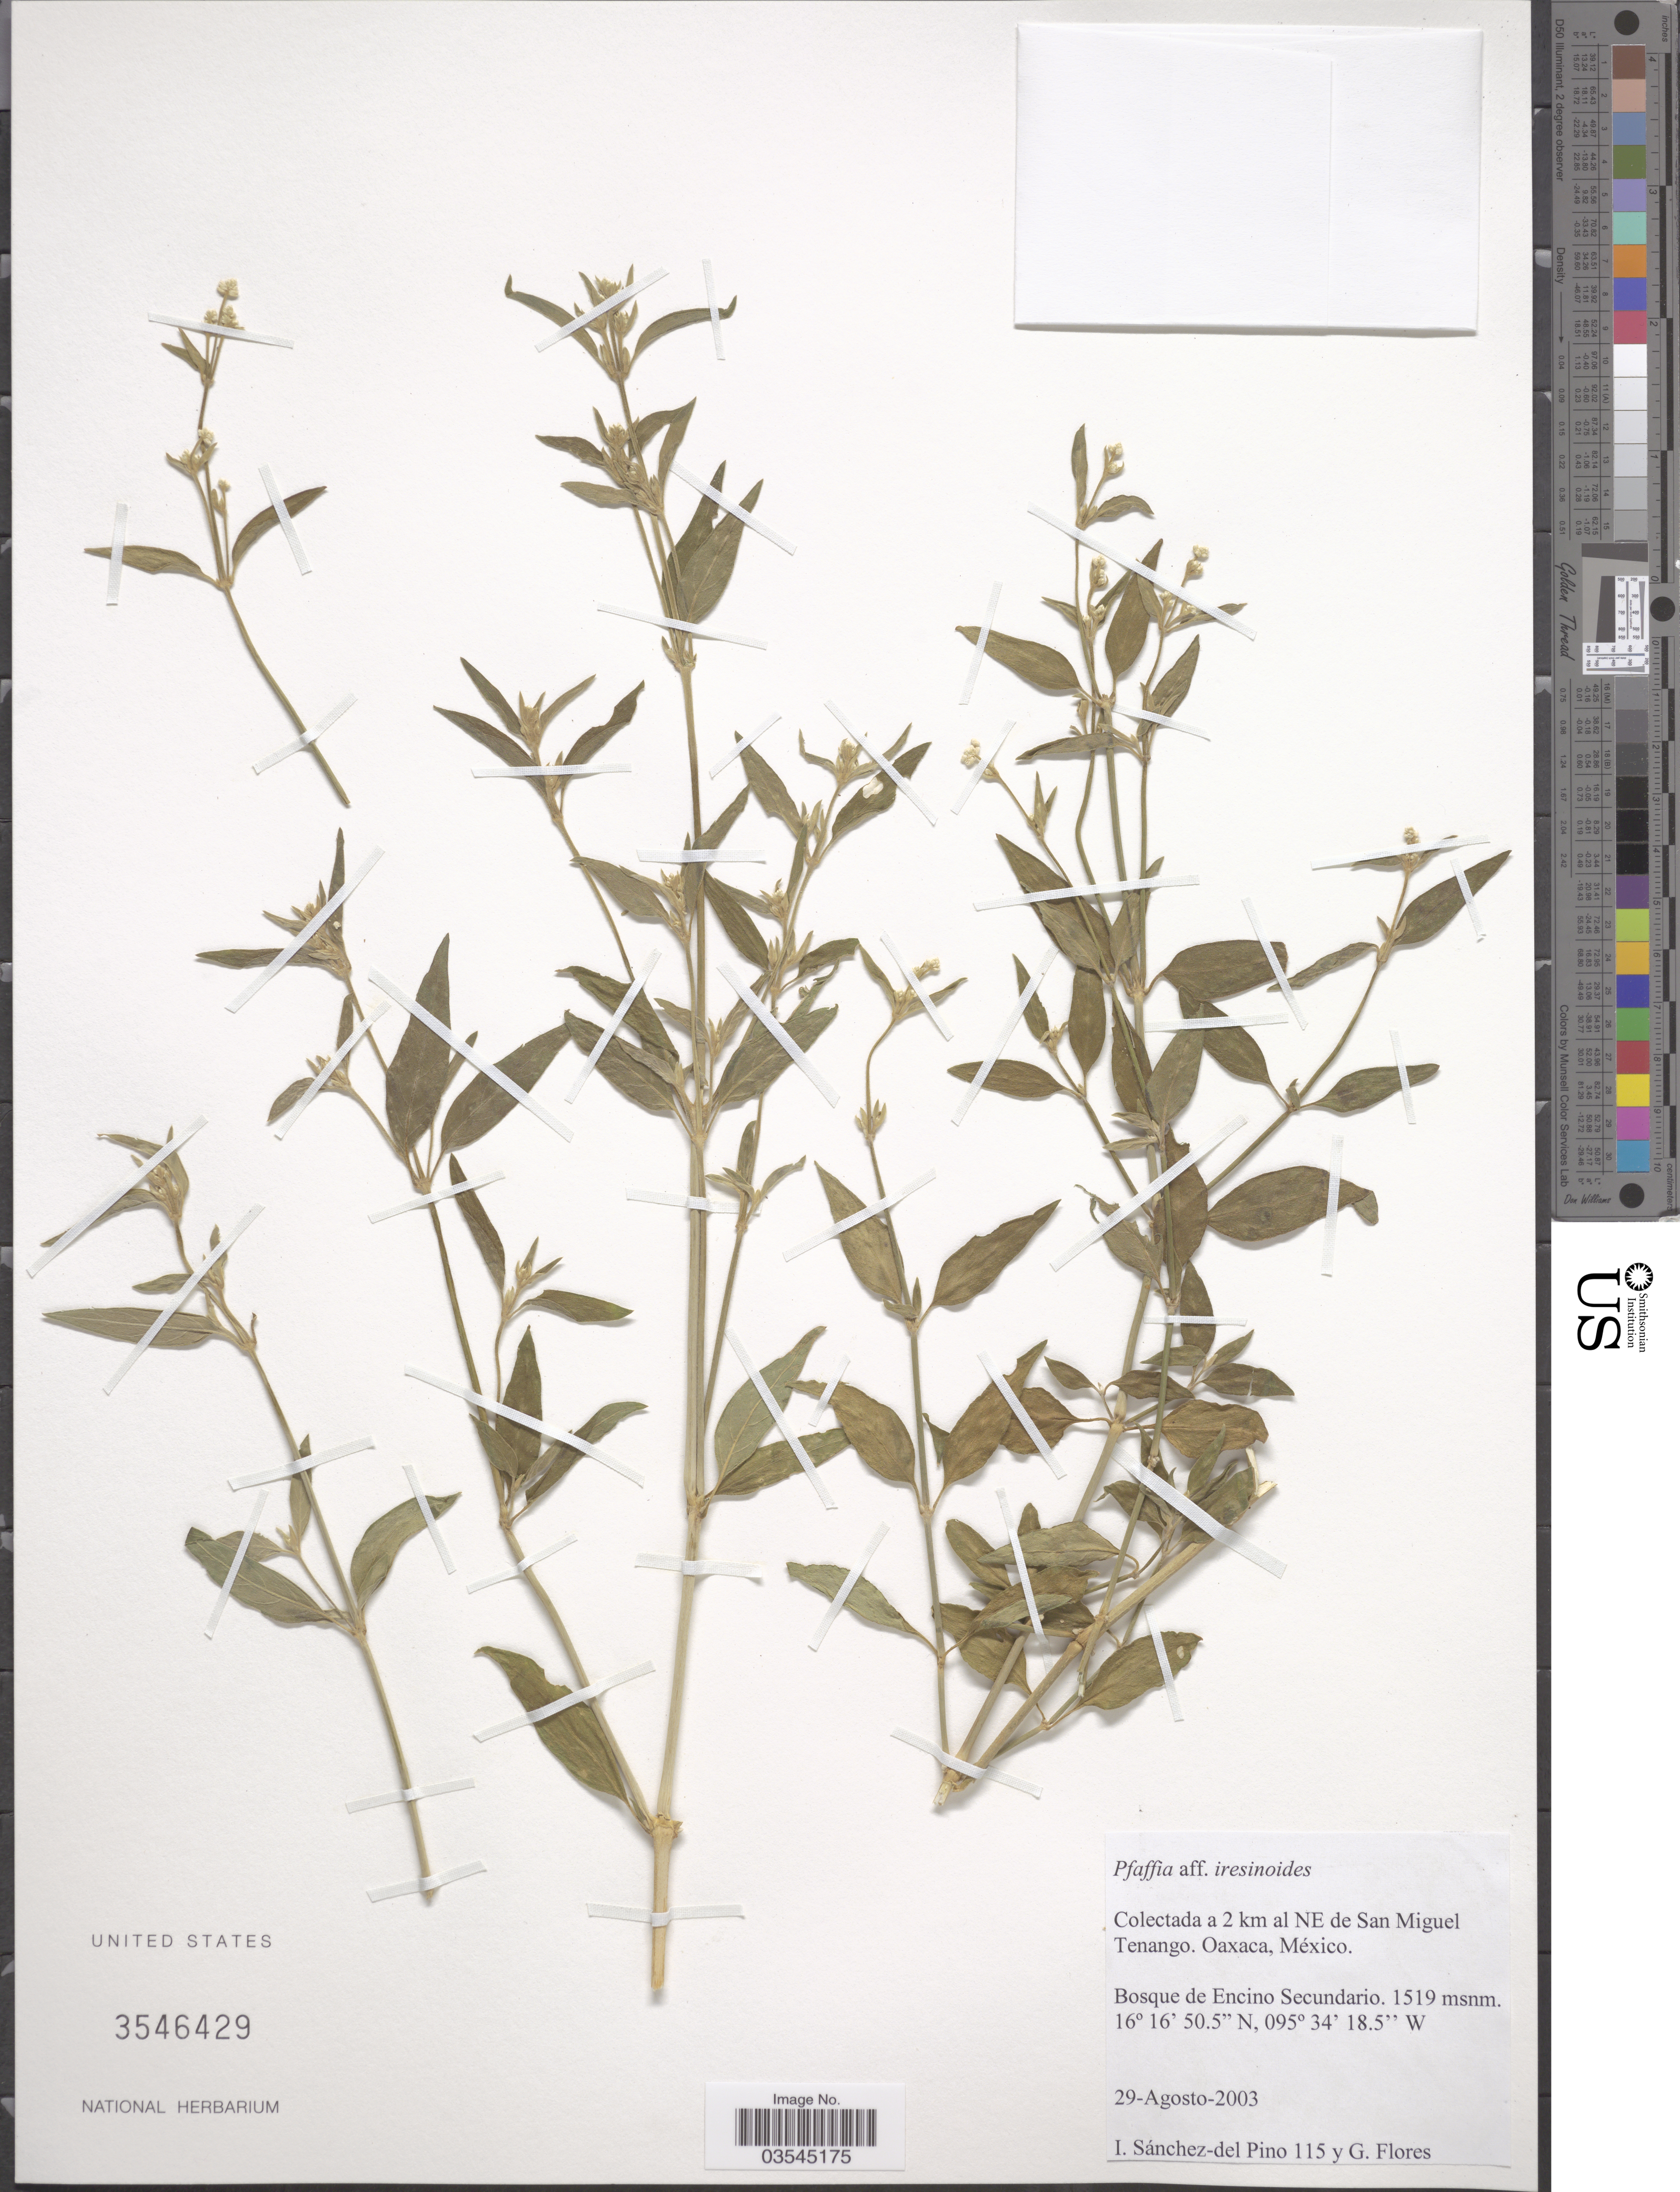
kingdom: Plantae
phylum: Tracheophyta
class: Magnoliopsida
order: Caryophyllales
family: Amaranthaceae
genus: Pfaffia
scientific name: Pfaffia iresinoides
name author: (Kunth) Spreng.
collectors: I. Sánchez-del Pino & G. Flores F.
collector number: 115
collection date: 2003-08-29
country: Mexico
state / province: Oaxaca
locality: A 2 km al NE de San Miguel Tenango.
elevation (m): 1519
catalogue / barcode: US 3546429